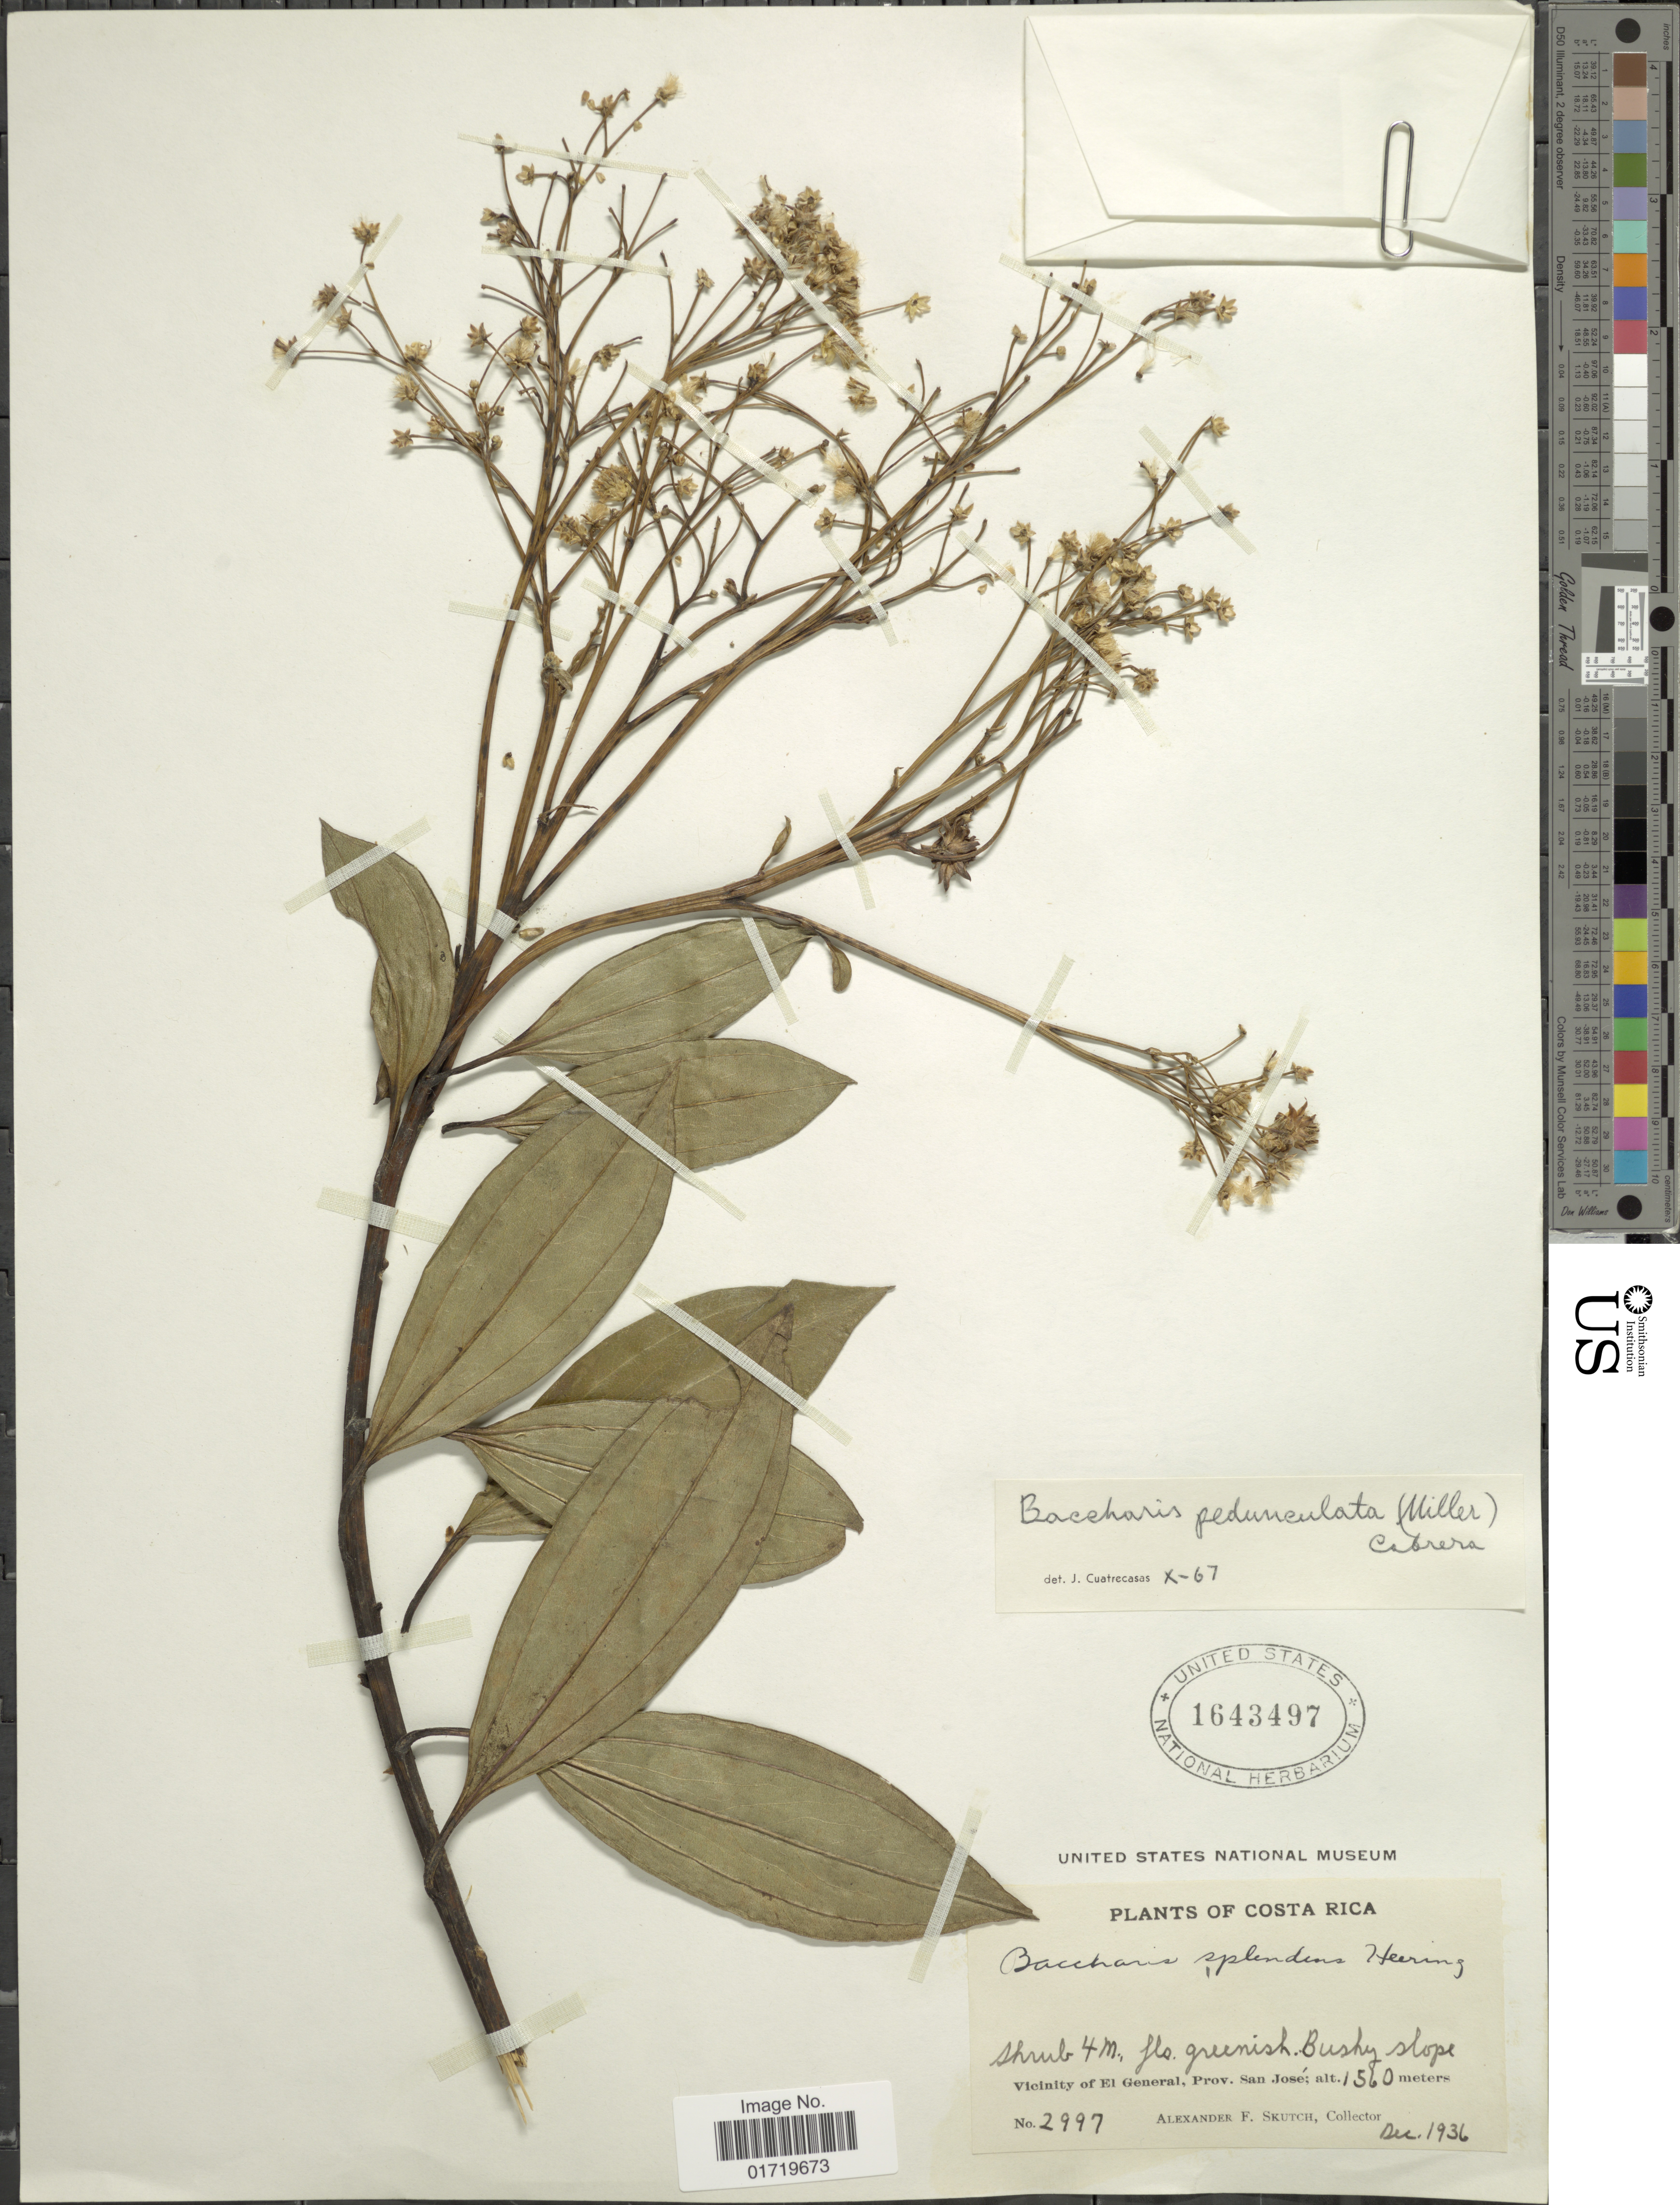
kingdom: Plantae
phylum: Tracheophyta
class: Magnoliopsida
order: Asterales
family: Asteraceae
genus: Baccharis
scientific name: Baccharis pedunculata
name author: (Mill.) Cabrera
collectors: A. F. Skutch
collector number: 2997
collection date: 1936-12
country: Costa Rica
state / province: San José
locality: Vicinity of El General, Prov. San Jose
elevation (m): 1560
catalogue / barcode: US 1643497